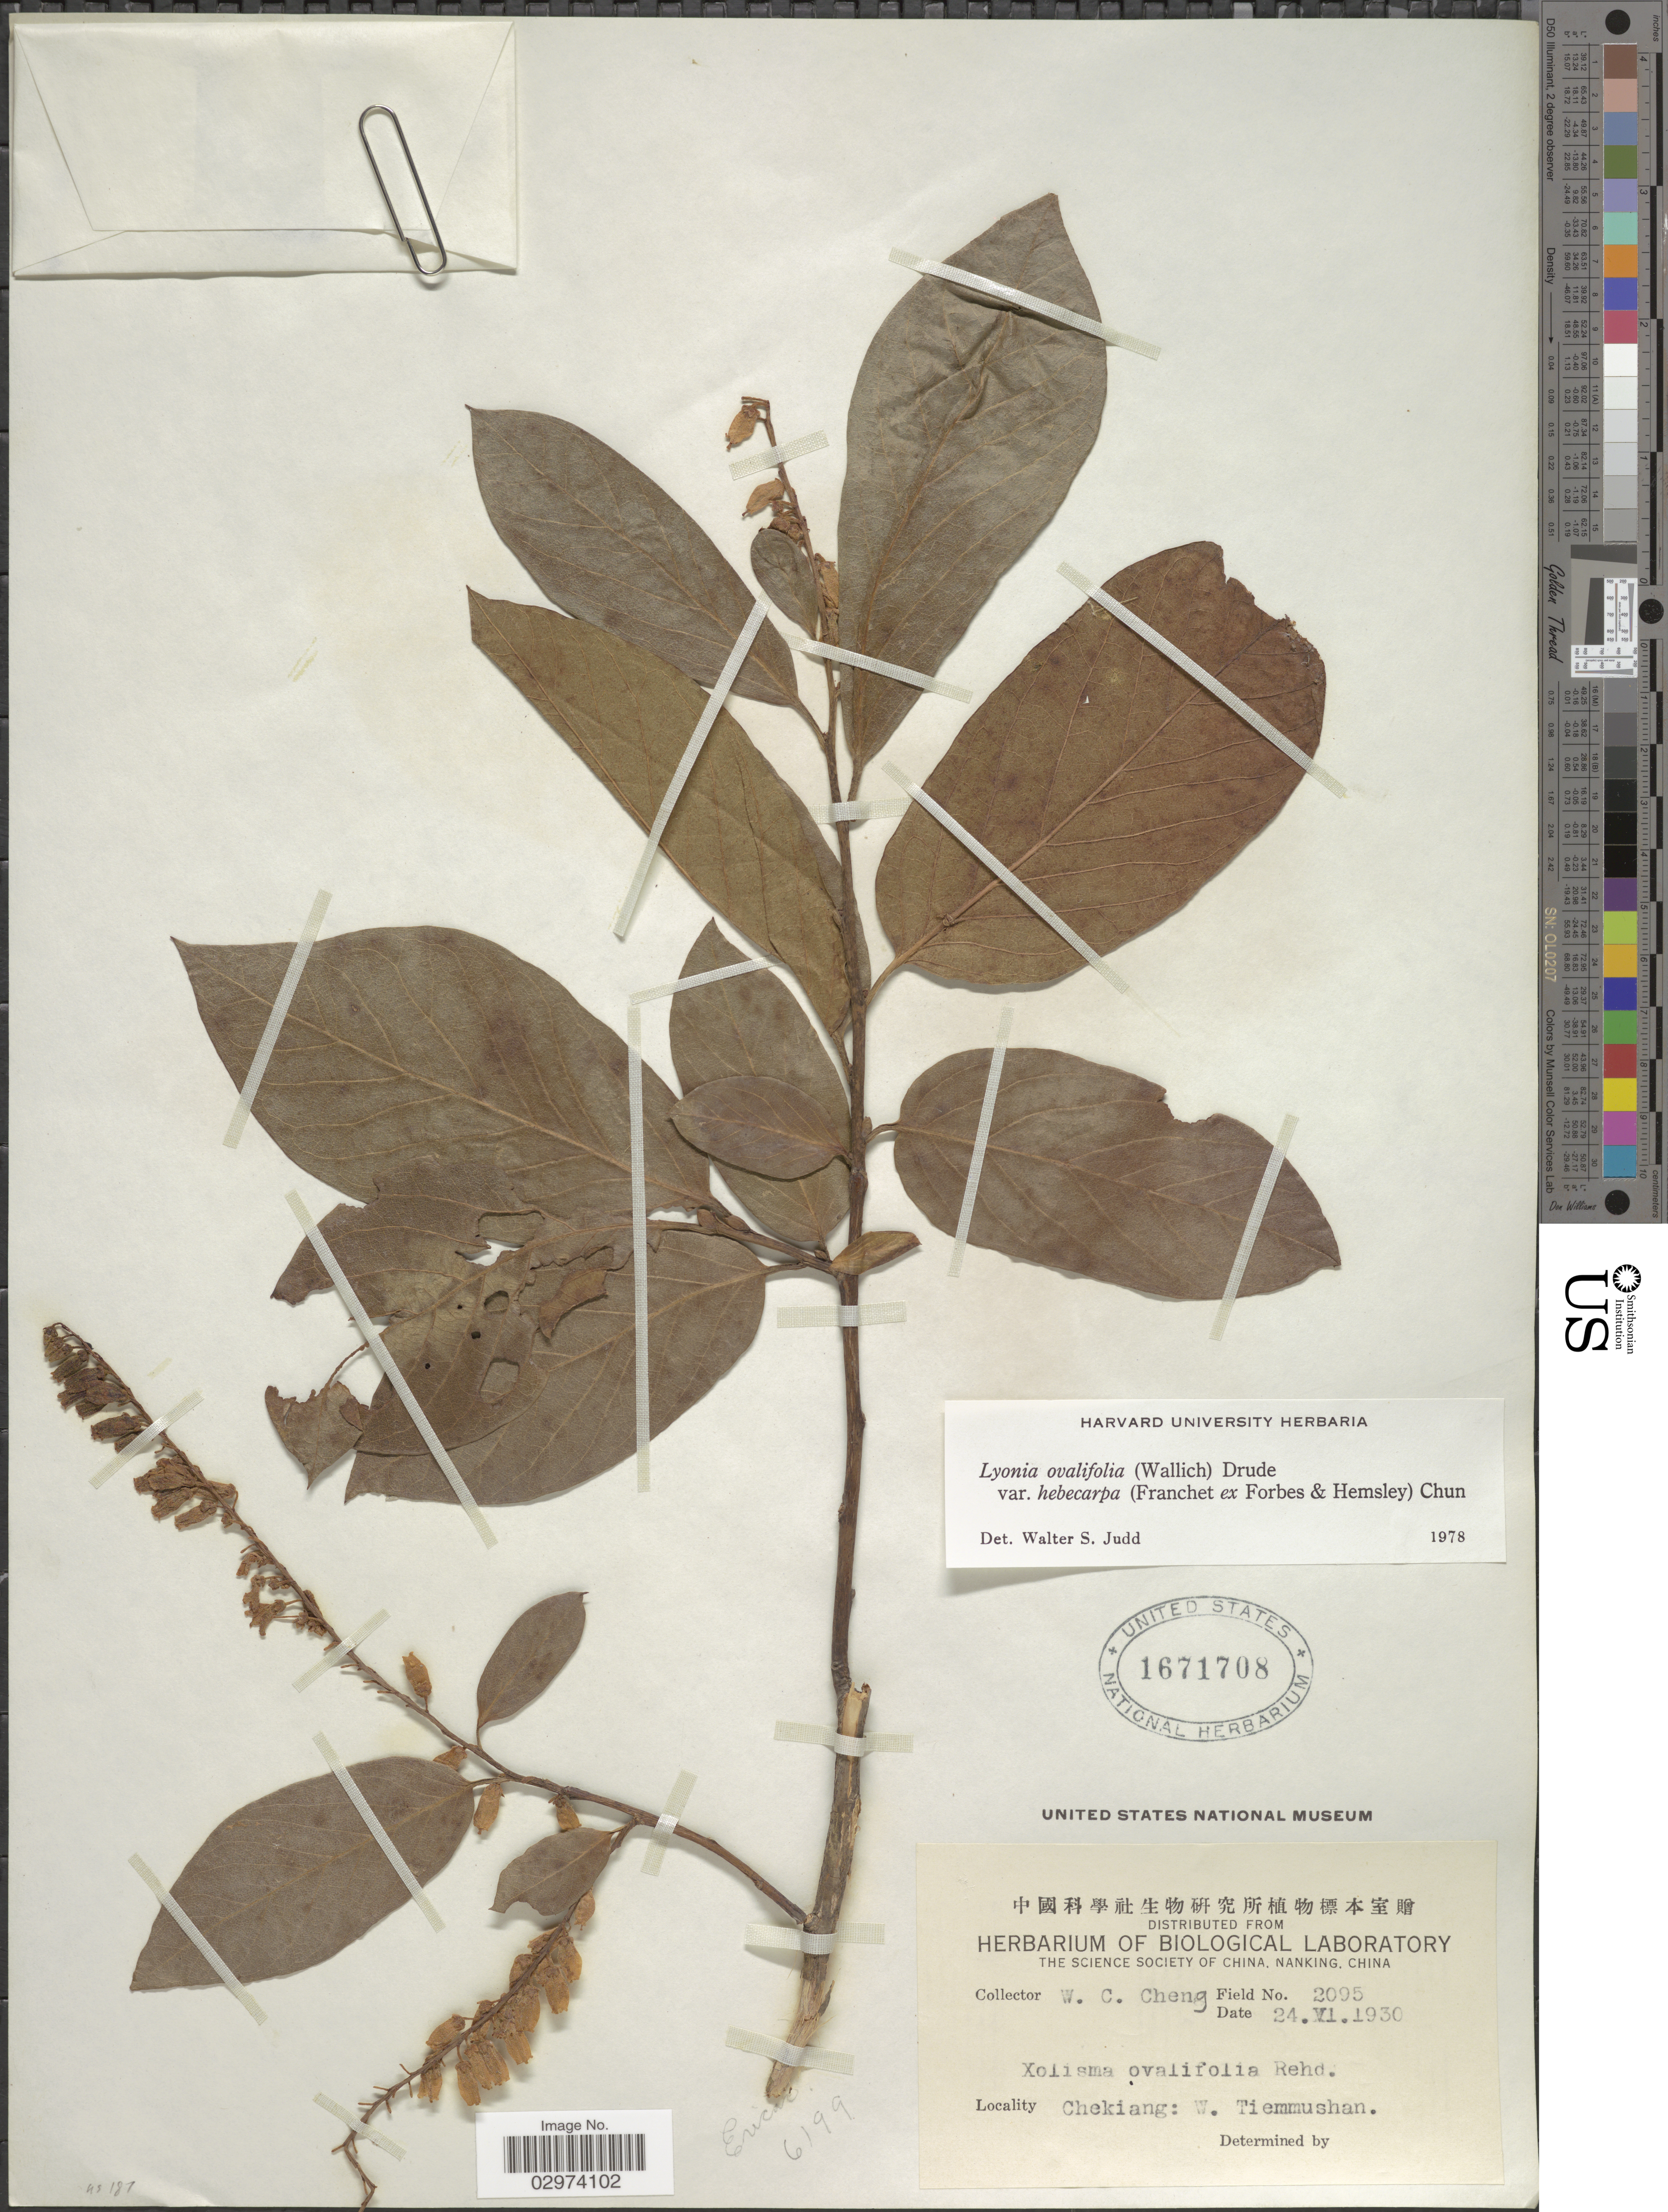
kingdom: Plantae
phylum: Tracheophyta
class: Magnoliopsida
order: Ericales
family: Ericaceae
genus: Lyonia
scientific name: Lyonia ovalifolia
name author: (Wall.) Drude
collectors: W. C. Cheng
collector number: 2095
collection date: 1930-06-24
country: China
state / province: Zhejiang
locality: Chekiang: W. Tiemmushan.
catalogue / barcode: US 1671708